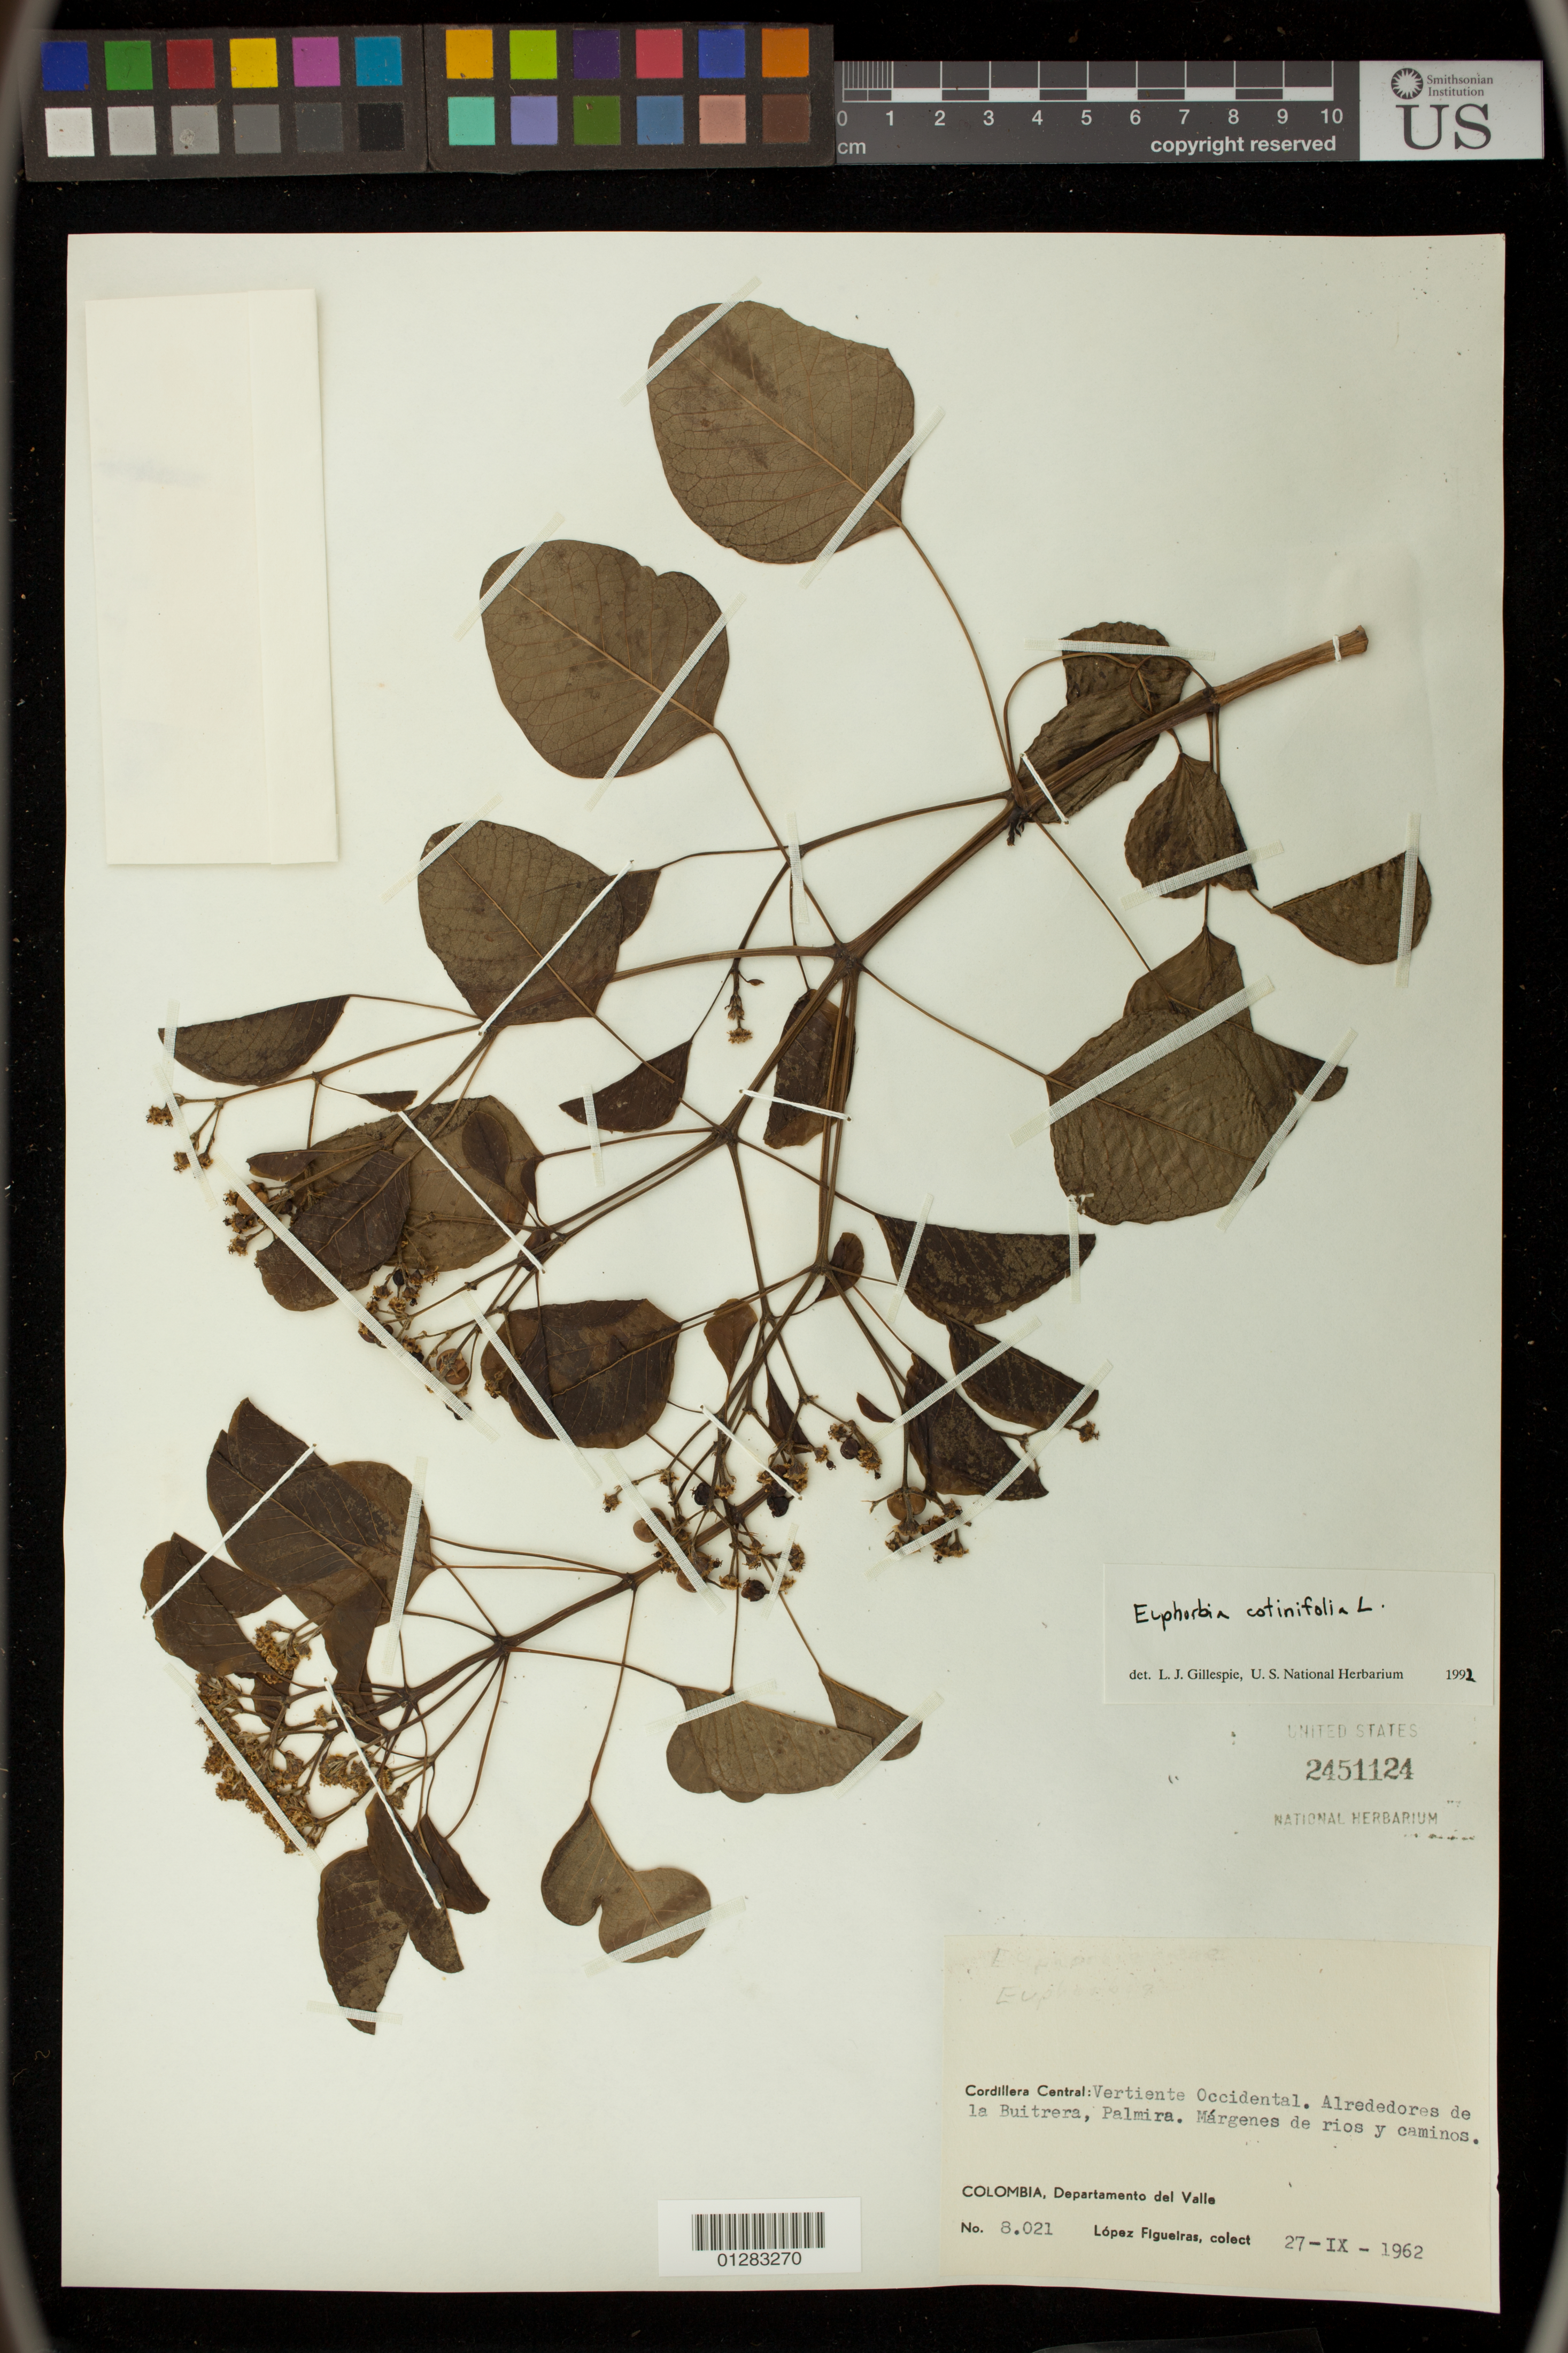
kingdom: Plantae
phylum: Tracheophyta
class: Magnoliopsida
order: Malpighiales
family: Euphorbiaceae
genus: Euphorbia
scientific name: Euphorbia cotinifolia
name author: L.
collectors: M. López Figueiras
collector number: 8021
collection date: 1962-09-27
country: Colombia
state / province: Valle del Cauca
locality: Cordillera Central: Vertiente Occidental. Alrededores de la Buitrera, Palmira. Margenes de rios y caminos.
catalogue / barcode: US 2451124